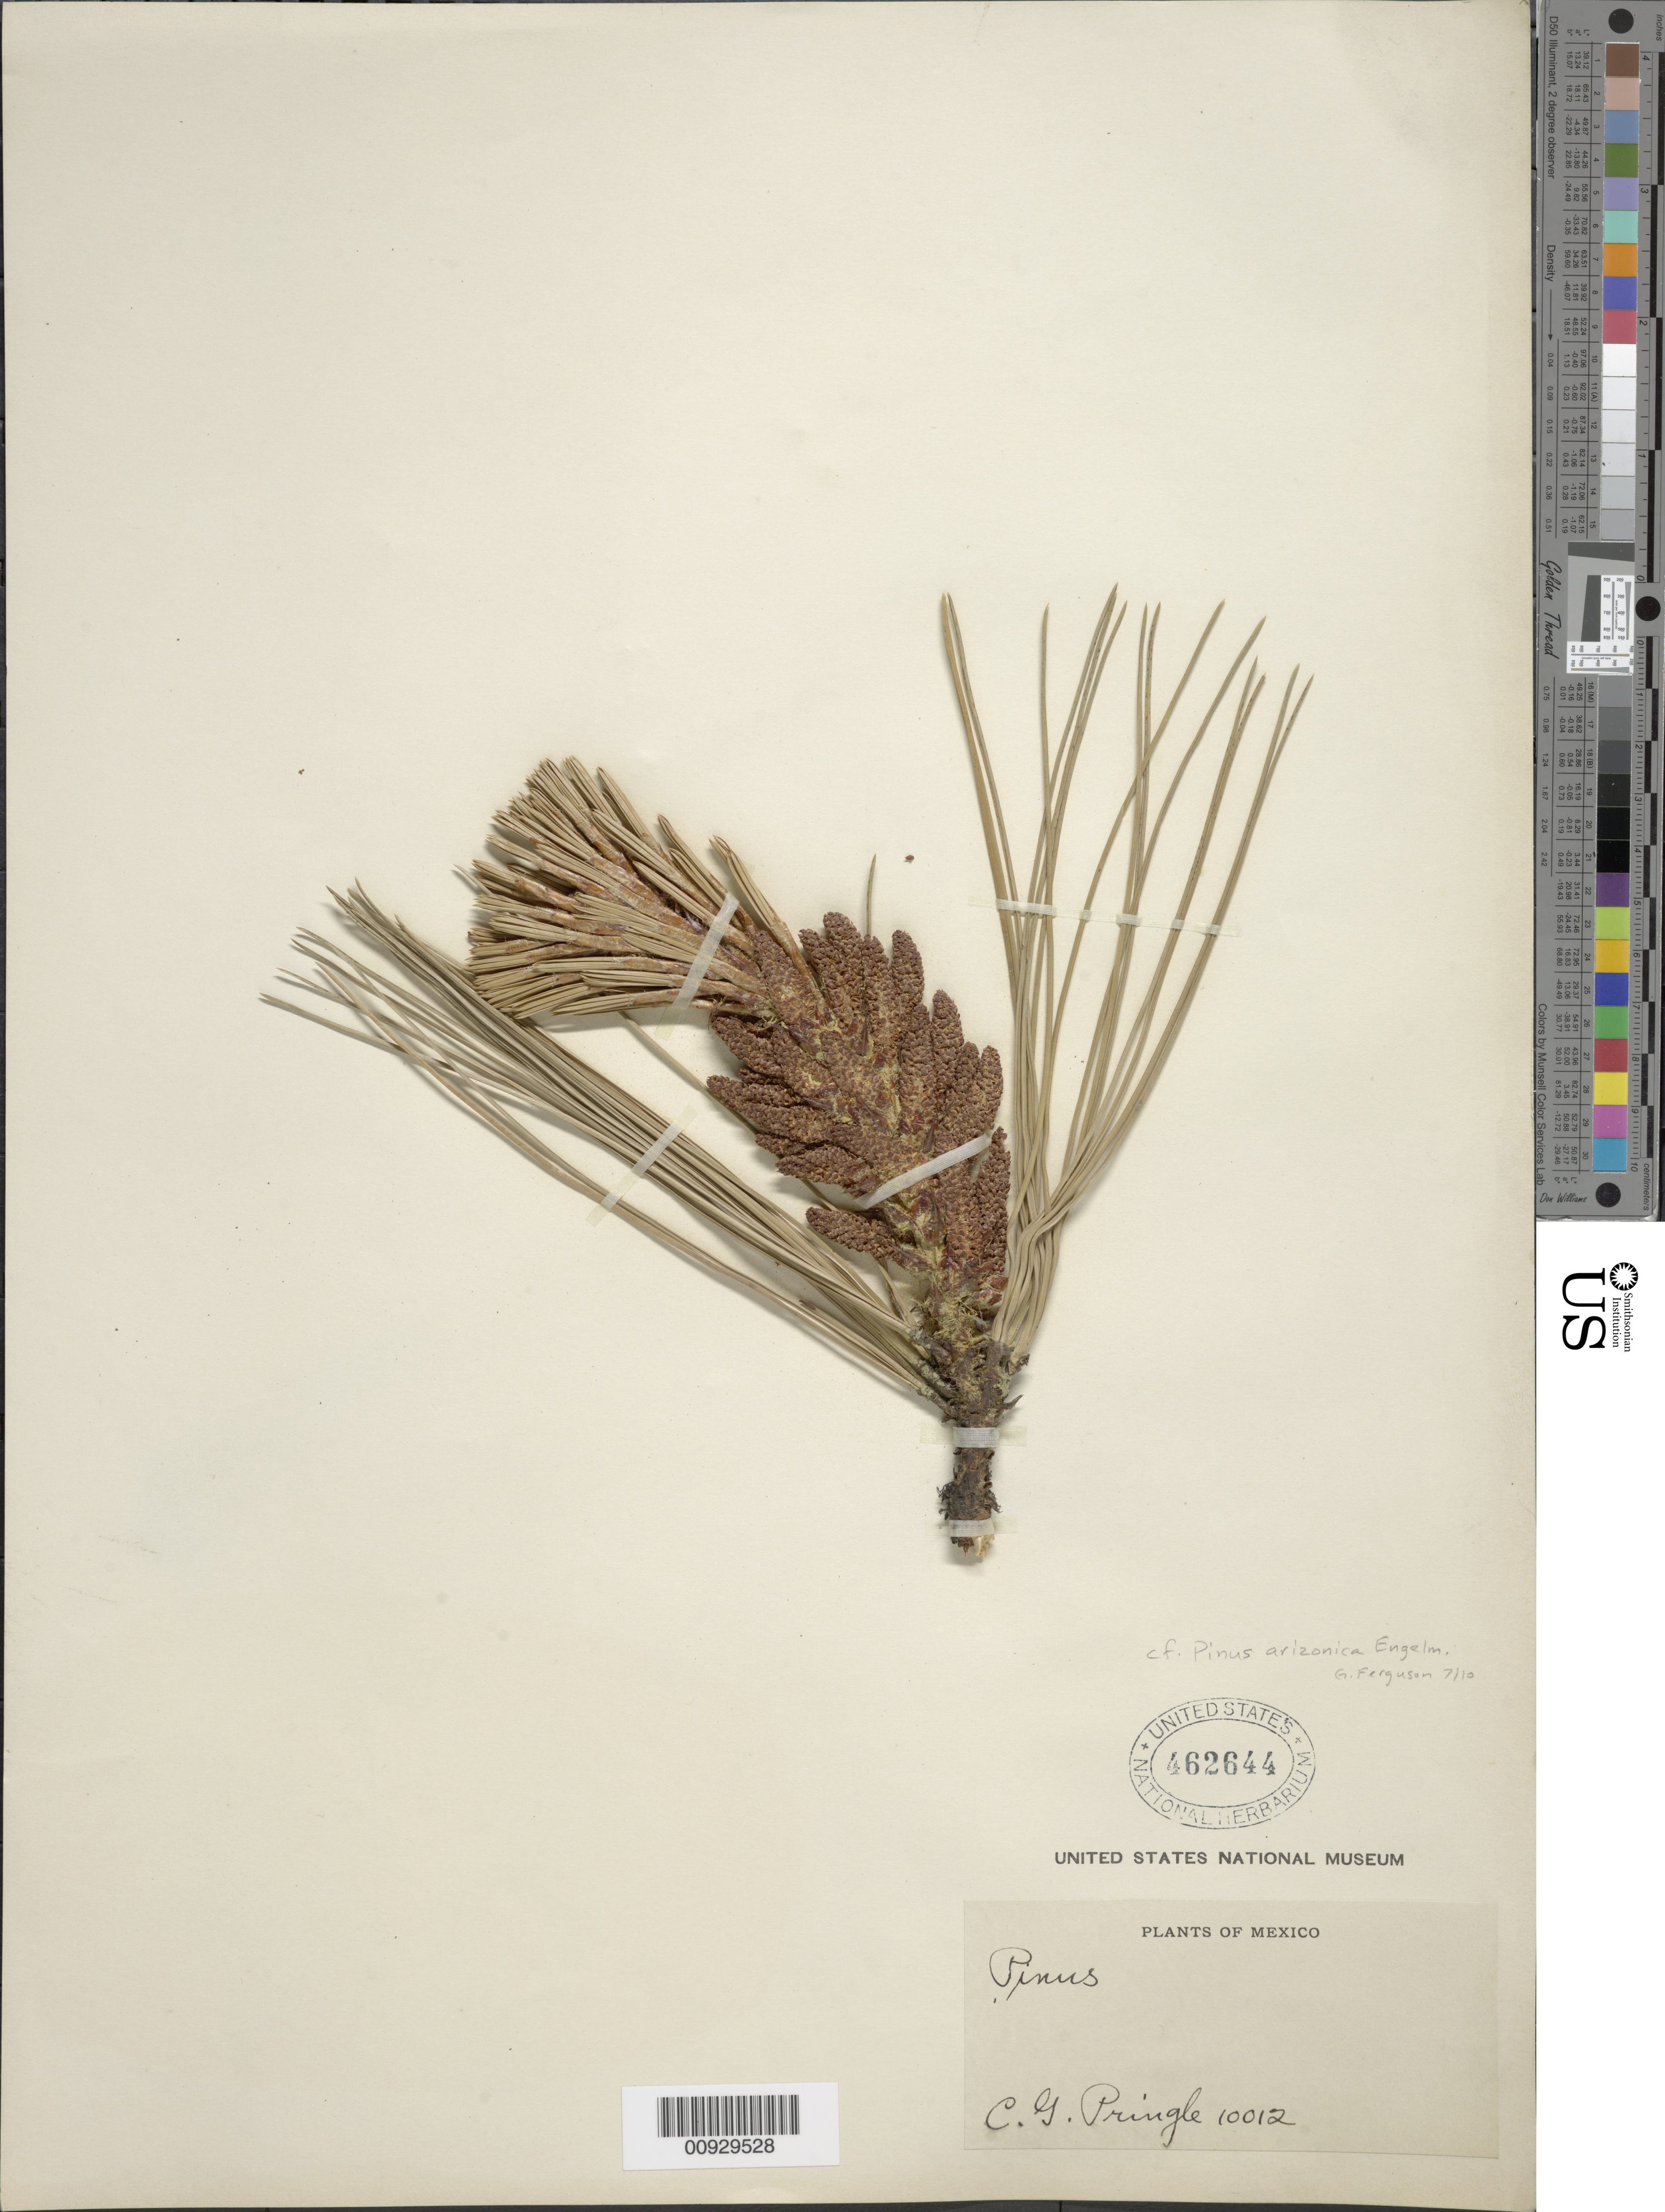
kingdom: Plantae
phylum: Tracheophyta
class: Pinopsida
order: Pinales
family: Pinaceae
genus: Pinus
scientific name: Pinus sp.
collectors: C. G. Pringle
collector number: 10012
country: Mexico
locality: Mexico.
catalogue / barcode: US 462644